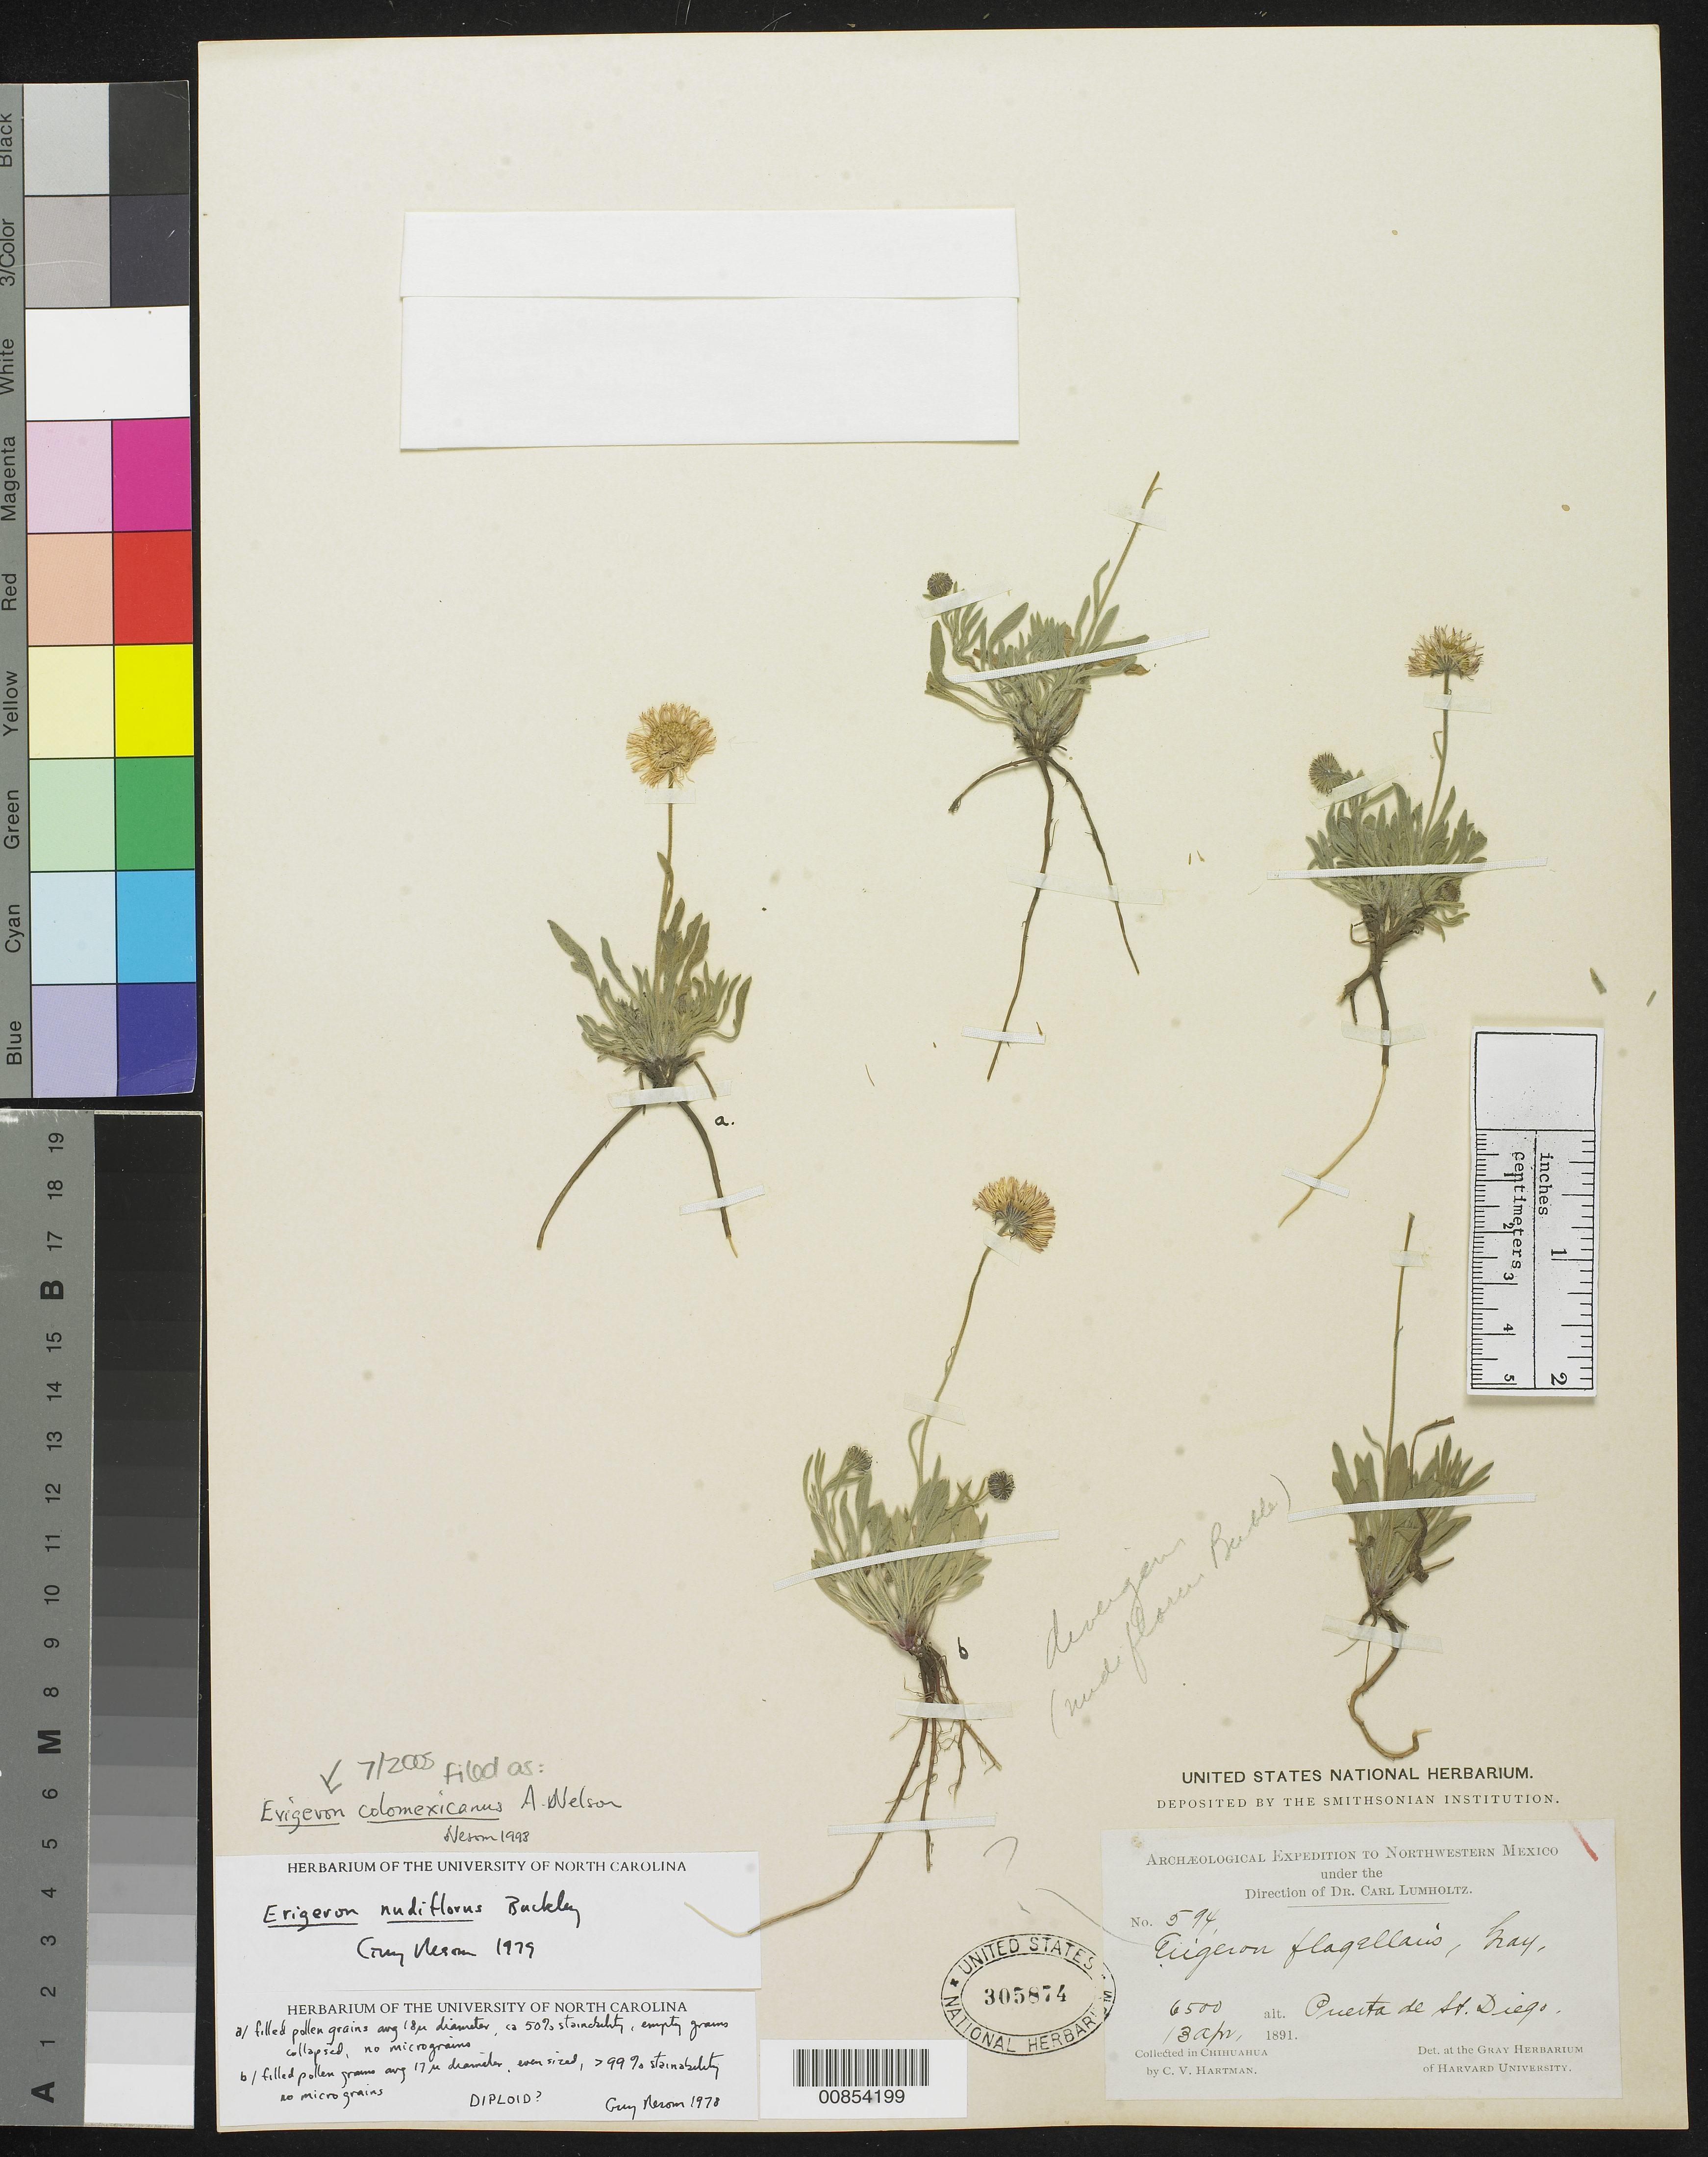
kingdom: Plantae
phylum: Tracheophyta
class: Magnoliopsida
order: Asterales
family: Asteraceae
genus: Erigeron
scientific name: Erigeron colomexicanus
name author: A. Nelson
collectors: C. V. Hartman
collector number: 594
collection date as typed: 13 Apr 1891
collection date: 1891-04-13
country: Mexico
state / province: Chihuahua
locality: Puerta de St. Diego, Chihuahua.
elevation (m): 1981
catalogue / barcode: US 305874